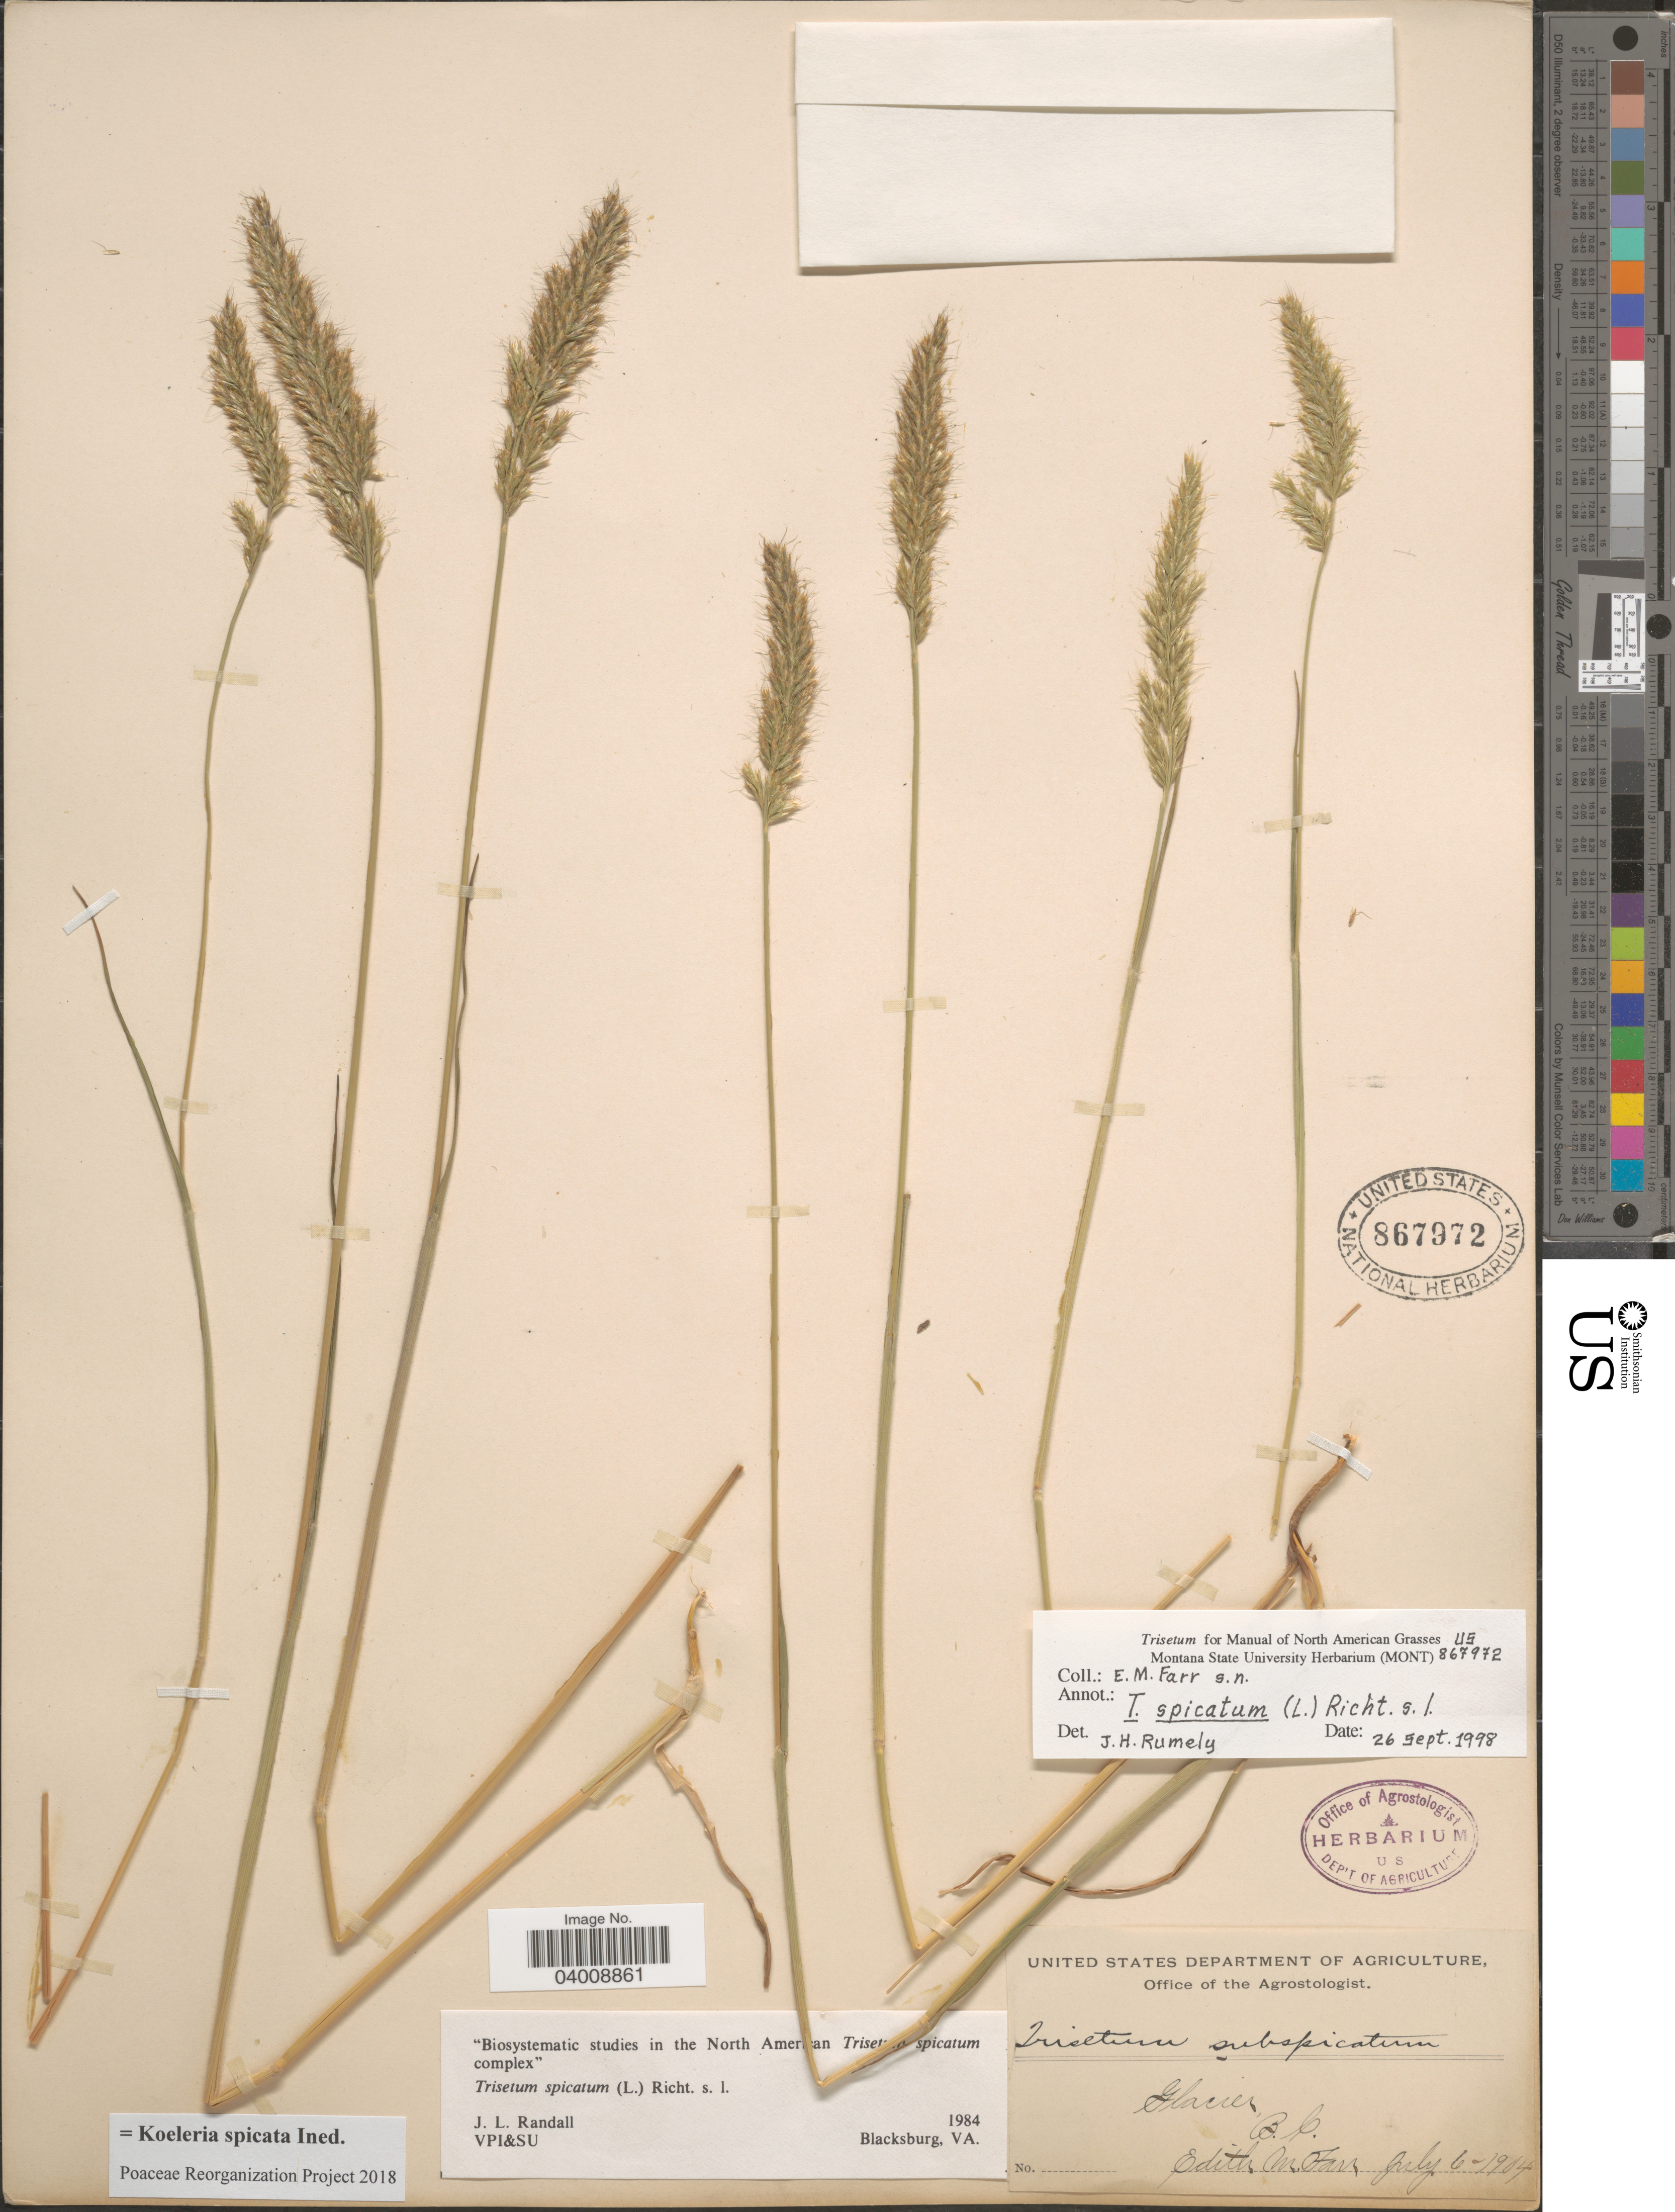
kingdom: Plantae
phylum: Tracheophyta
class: Liliopsida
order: Poales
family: Poaceae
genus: Koeleria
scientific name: Koeleria spicata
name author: (L.) Barberá et al.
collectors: E. Farr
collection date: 1904-07-06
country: Canada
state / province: British Columbia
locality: Glacier.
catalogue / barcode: US 867972